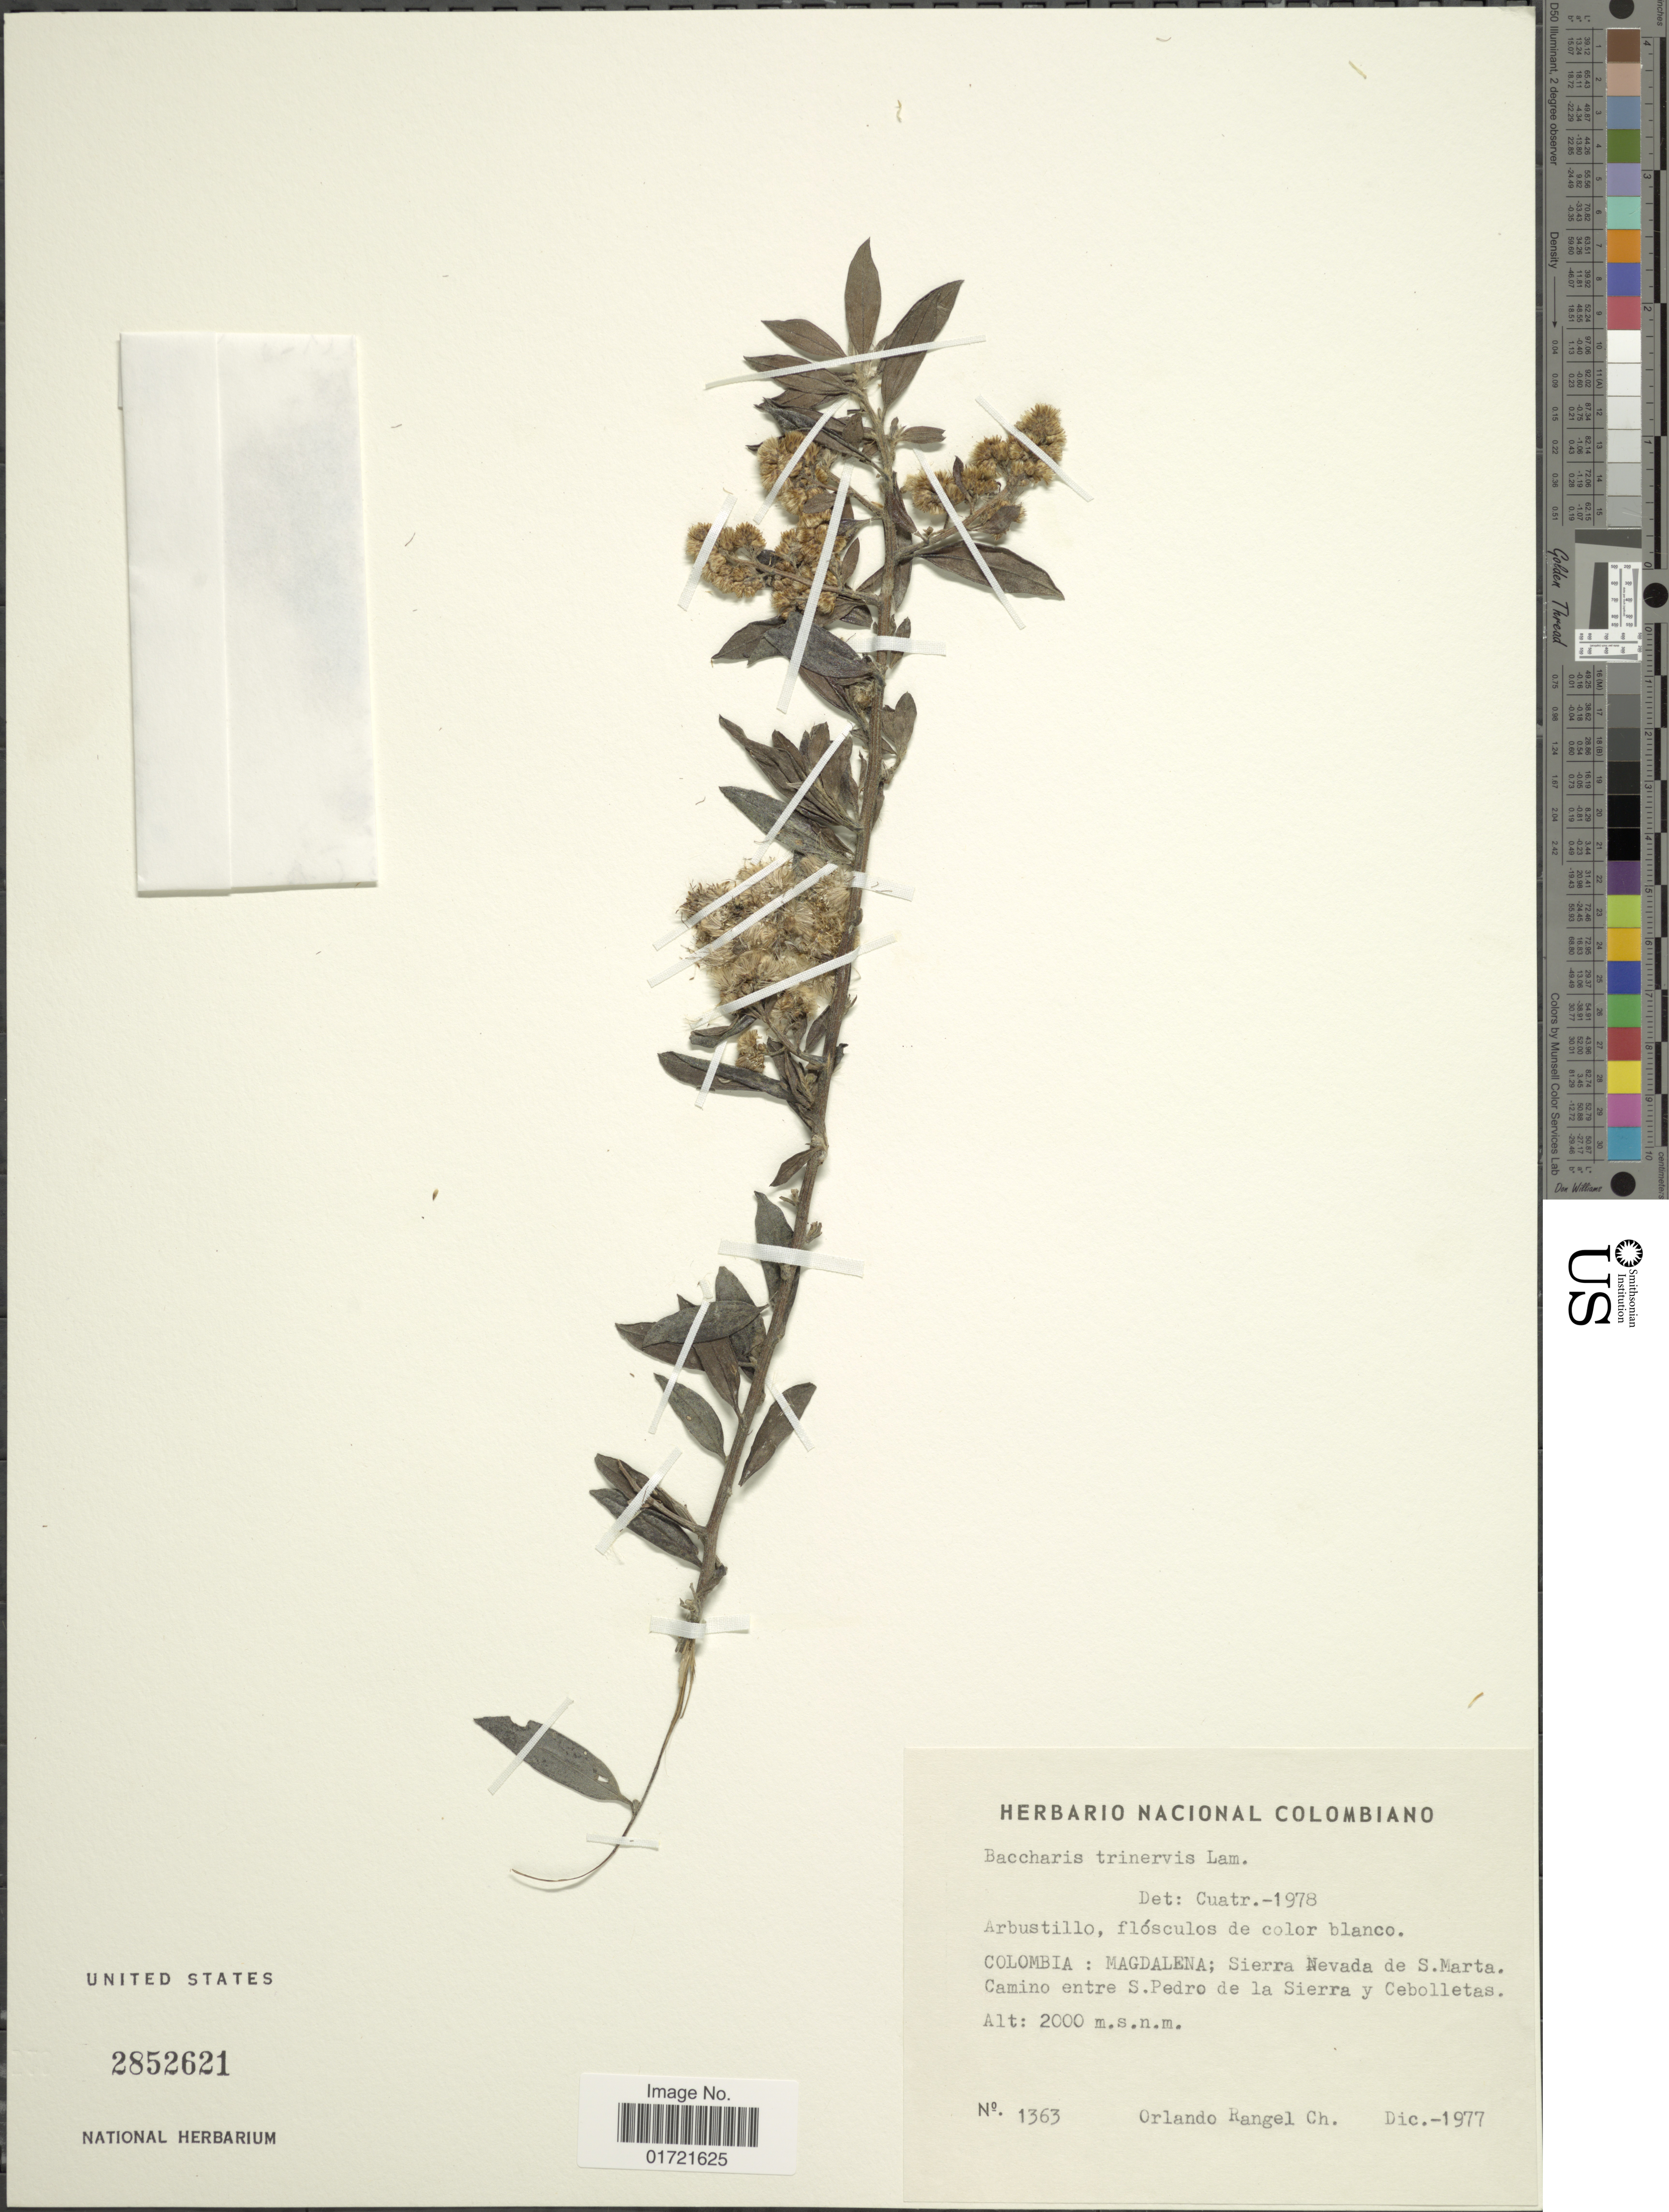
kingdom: Plantae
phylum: Tracheophyta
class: Magnoliopsida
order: Asterales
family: Asteraceae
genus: Baccharis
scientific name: Baccharis trinervis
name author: (Lam.) Pers.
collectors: O. Rangel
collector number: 1363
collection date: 1977-12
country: Colombia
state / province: Magdalena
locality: Magdalena: Sierra Nevada de S. Marta, Camino entre S. Pedro de la Sierra y Cebolletas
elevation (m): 2000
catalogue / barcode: US 2852621